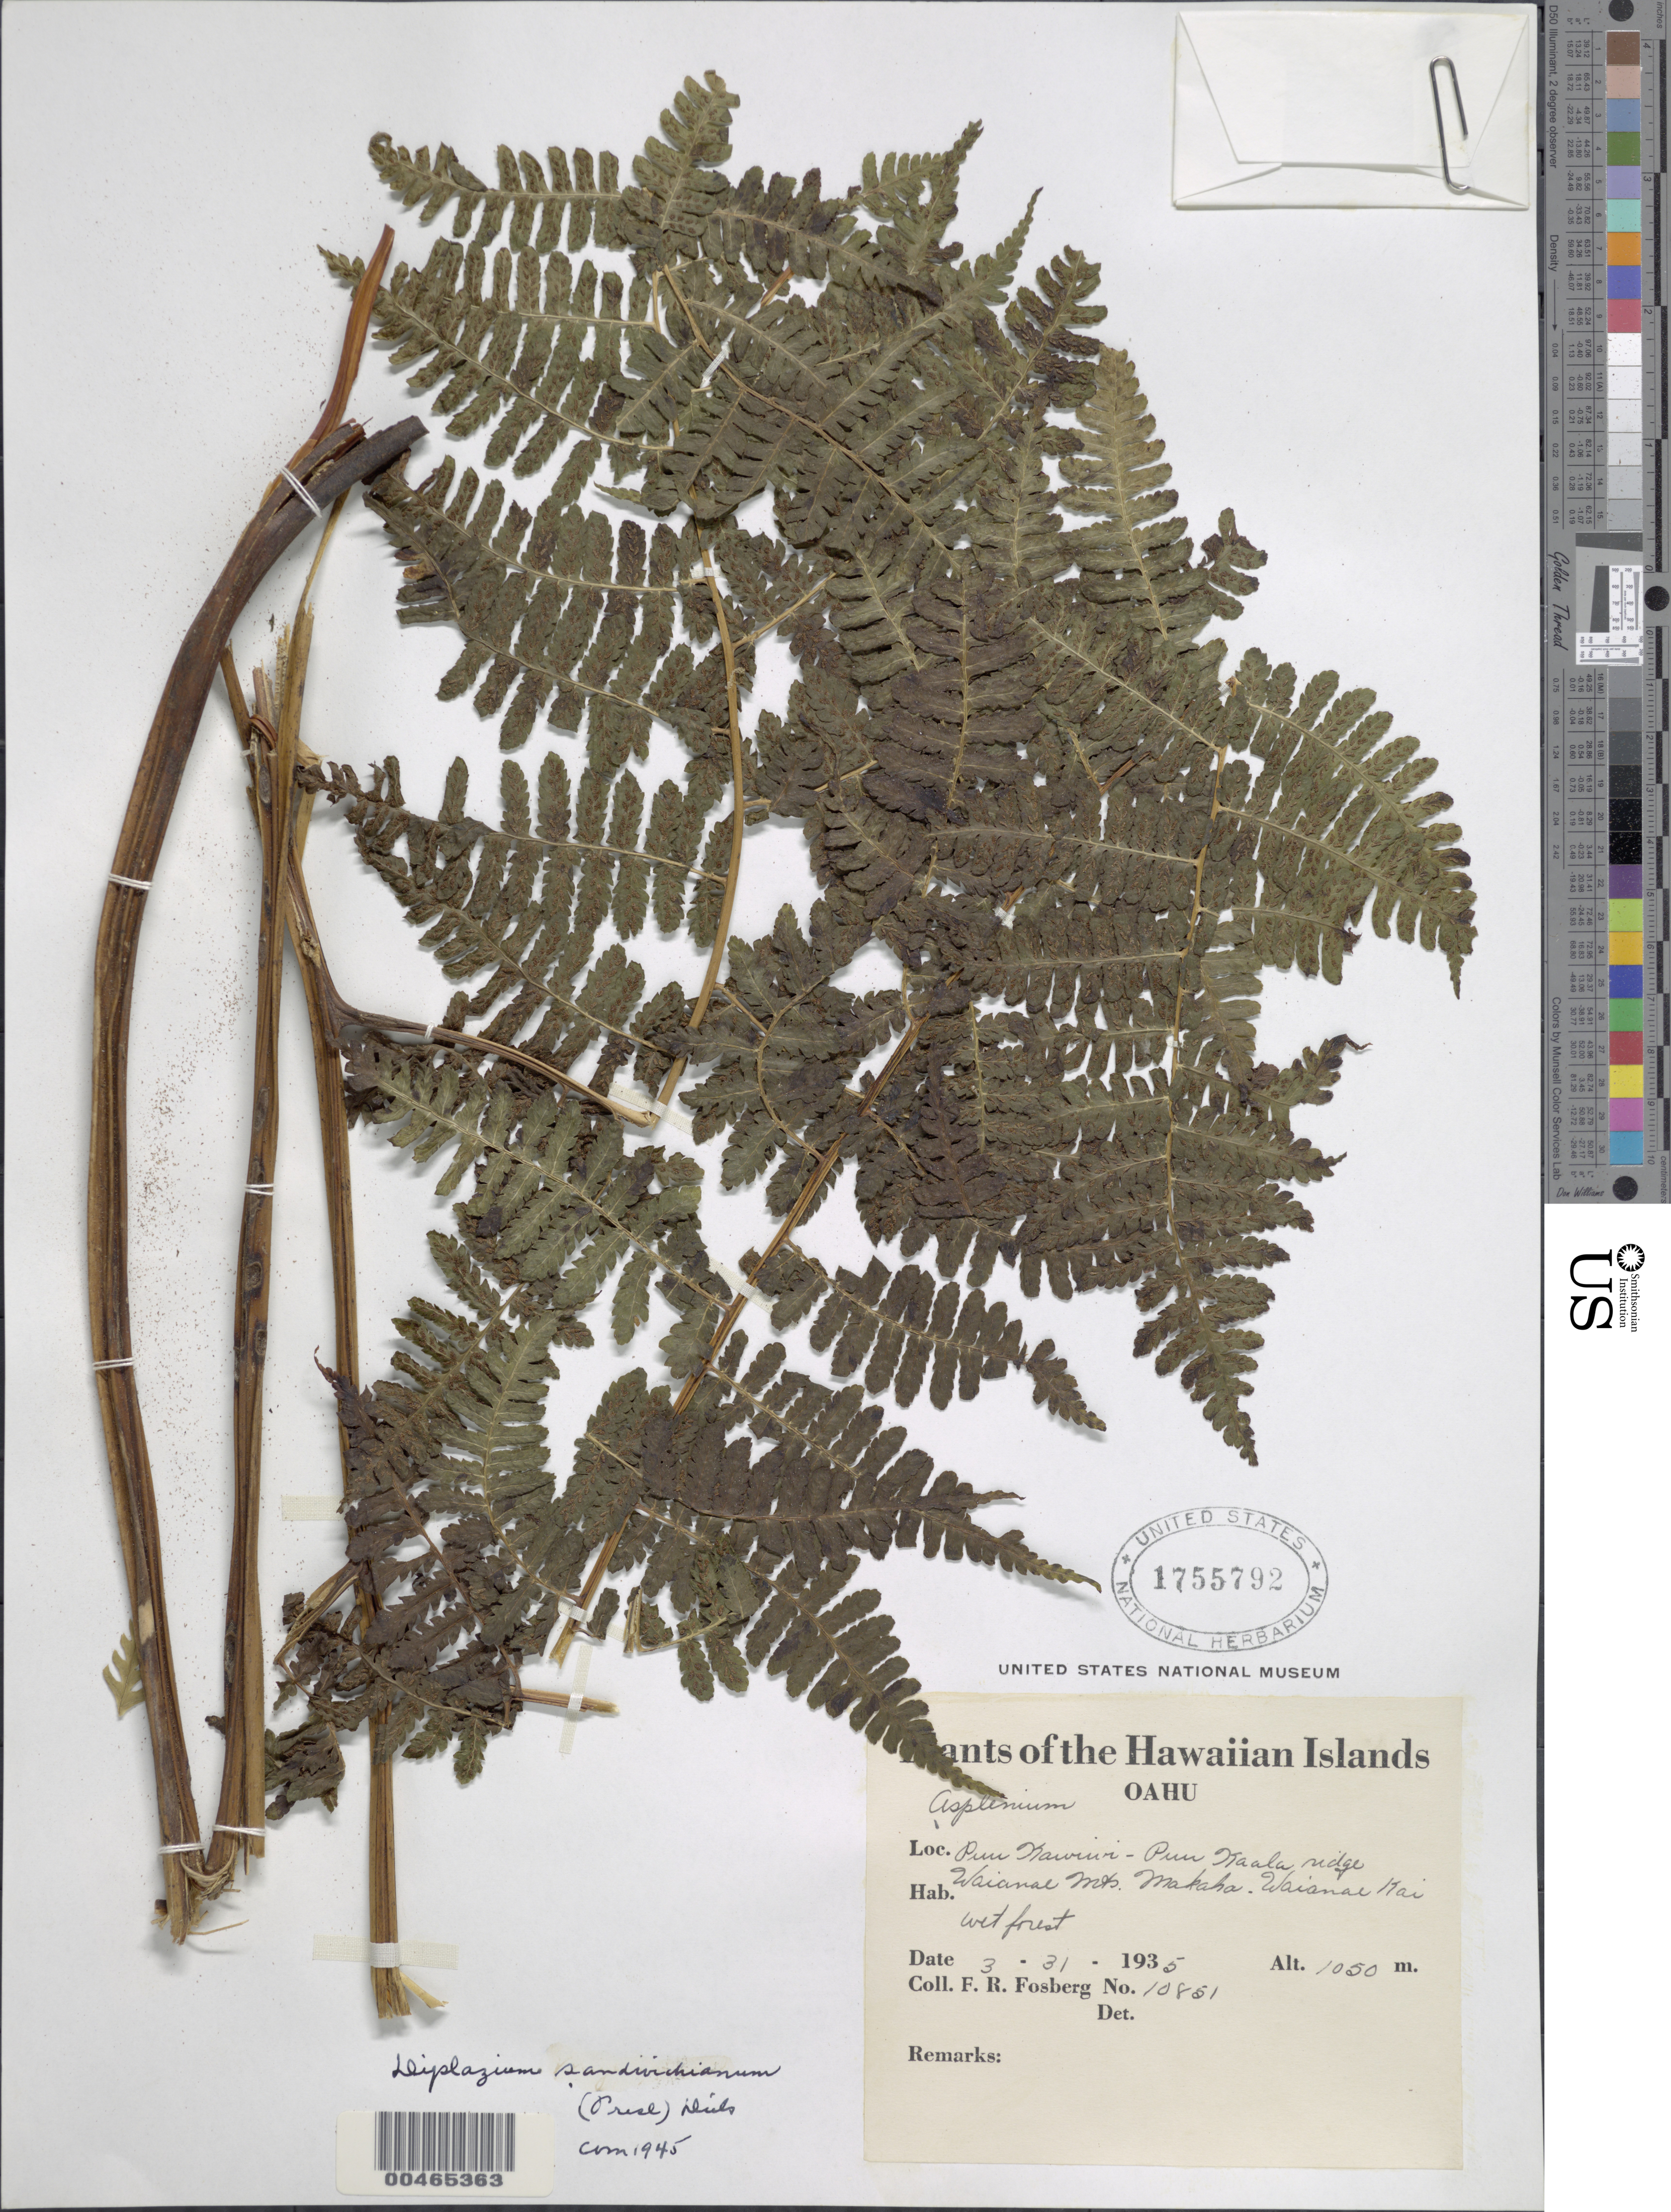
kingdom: Plantae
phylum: Tracheophyta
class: Polypodiopsida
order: Polypodiales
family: Athyriaceae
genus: Diplazium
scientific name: Diplazium sandwichianum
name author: (C. Presl) Diels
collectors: F. R. Fosberg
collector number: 10851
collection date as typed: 31 Mar 1935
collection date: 1935-03-31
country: United States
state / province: Hawaii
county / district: Honolulu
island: Oahu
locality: Puu Kawiwi-Puu Kaala ridge, Waianae Mountains, Makaha, Waianae Mountains, Oahu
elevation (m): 1050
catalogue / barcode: US 1755792